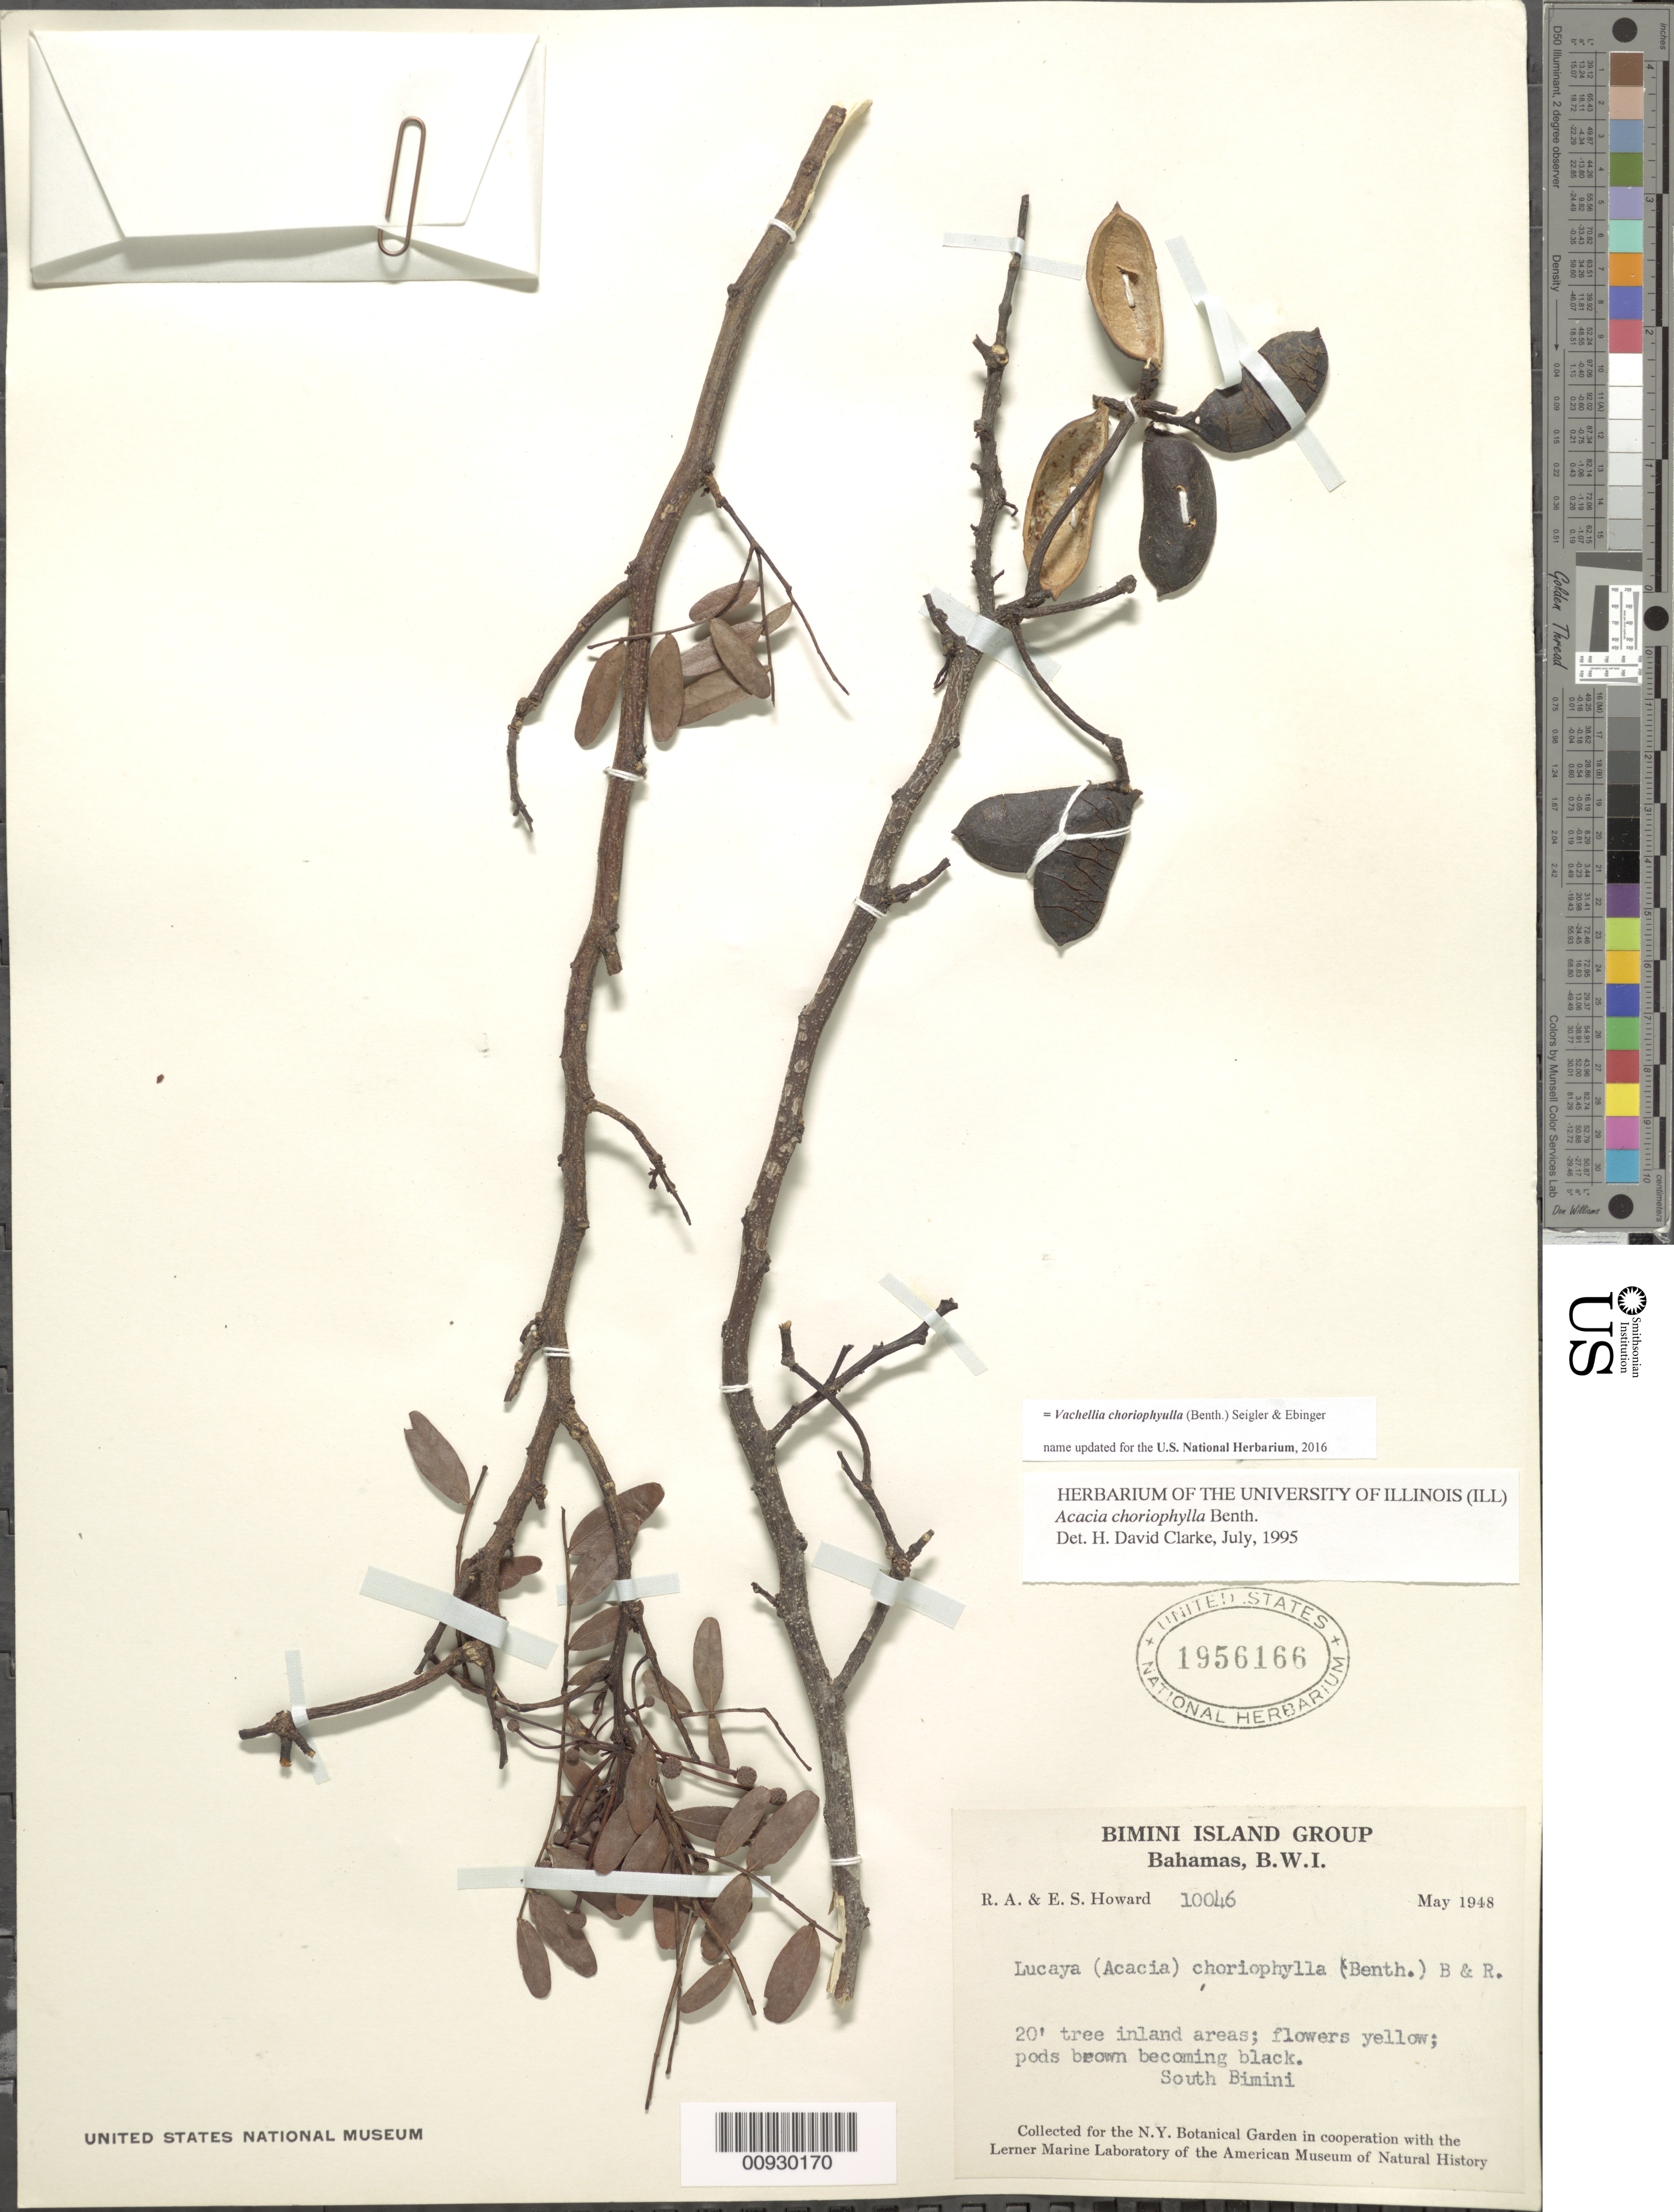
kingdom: Plantae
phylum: Tracheophyta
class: Magnoliopsida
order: Fabales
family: Fabaceae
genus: Vachellia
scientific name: Vachellia choriophylla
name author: (Benth.) Seigler & Ebinger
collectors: E. S. Howard & R. A. Howard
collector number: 10046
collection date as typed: May 1948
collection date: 1948-05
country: Bahamas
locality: South Bimini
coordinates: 0 N, 0 E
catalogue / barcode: US 1956166